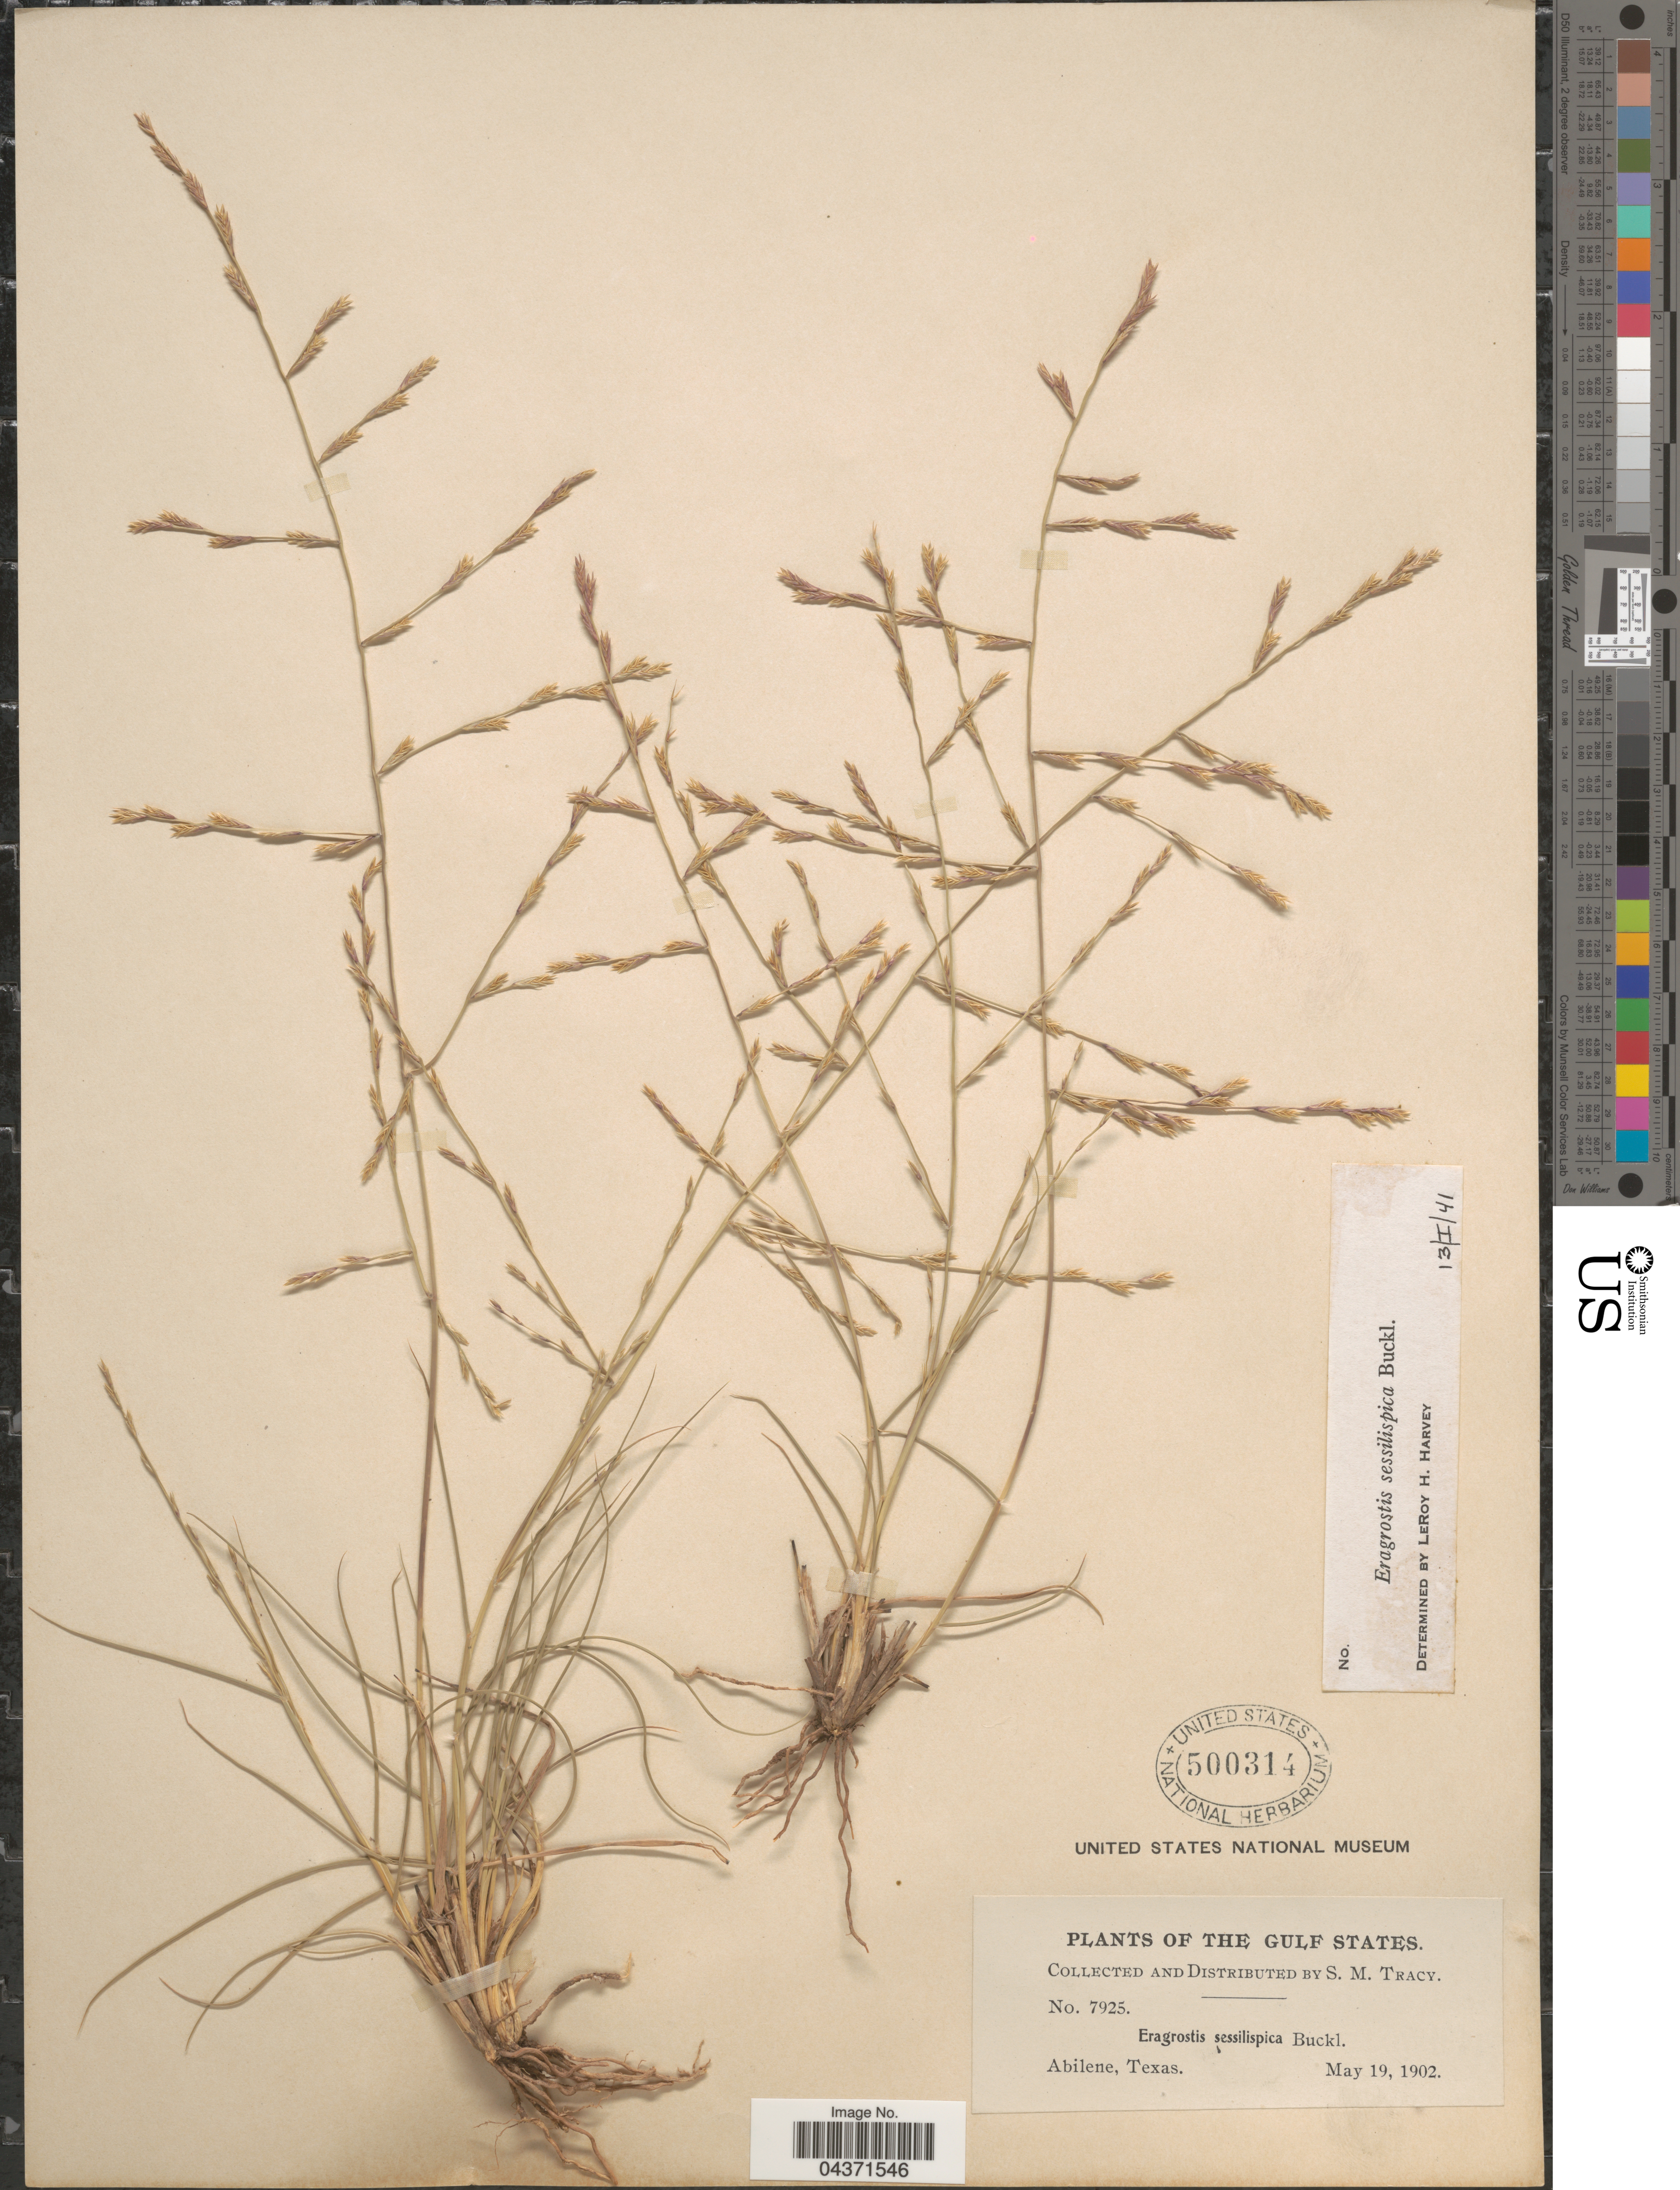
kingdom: Plantae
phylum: Tracheophyta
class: Liliopsida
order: Poales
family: Poaceae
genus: Eragrostis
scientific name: Eragrostis sessilispica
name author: Buckley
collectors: S. M. Tracy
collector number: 7925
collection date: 1902-05-19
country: United States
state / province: Texas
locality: Gulf States. Abilene.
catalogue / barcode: US 500314